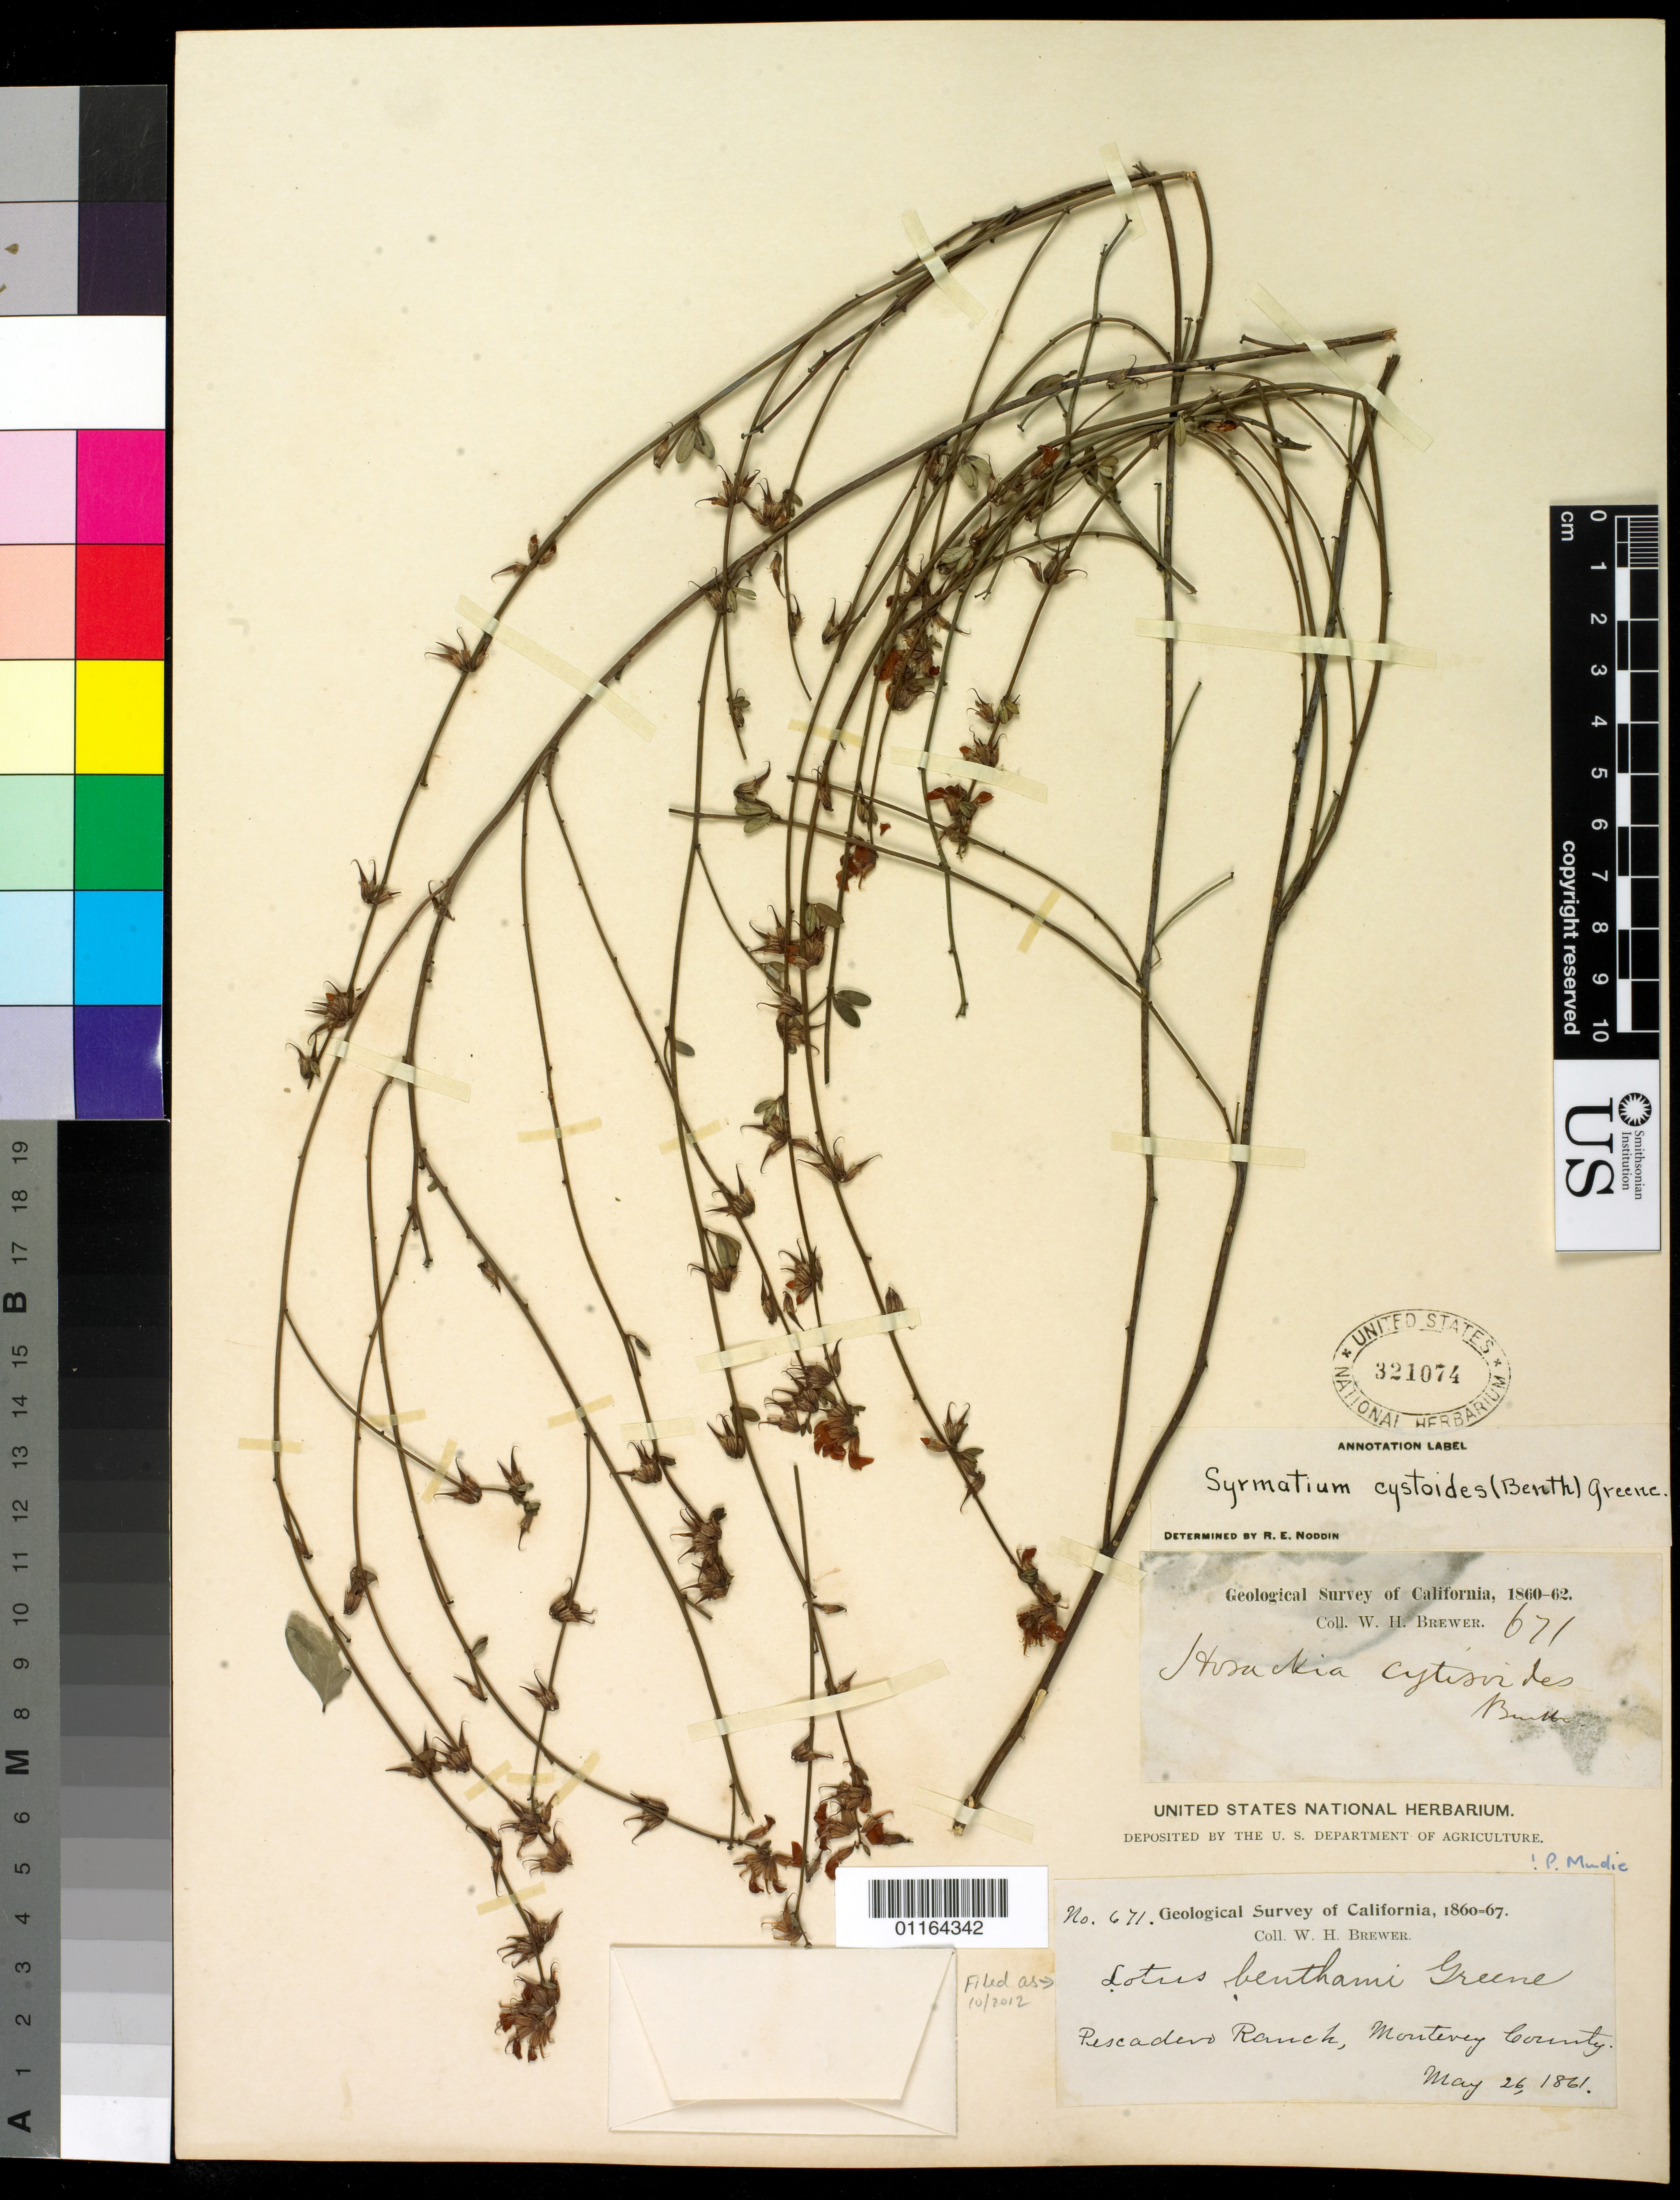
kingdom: Plantae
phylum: Tracheophyta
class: Magnoliopsida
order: Fabales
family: Fabaceae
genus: Syrmatium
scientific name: Syrmatium cytisoides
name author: (Benth.) Greene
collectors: W. H. Brewer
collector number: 671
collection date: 1861-05-26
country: United States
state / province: California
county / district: Monterey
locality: Pescadero Ranch.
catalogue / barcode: US 321074